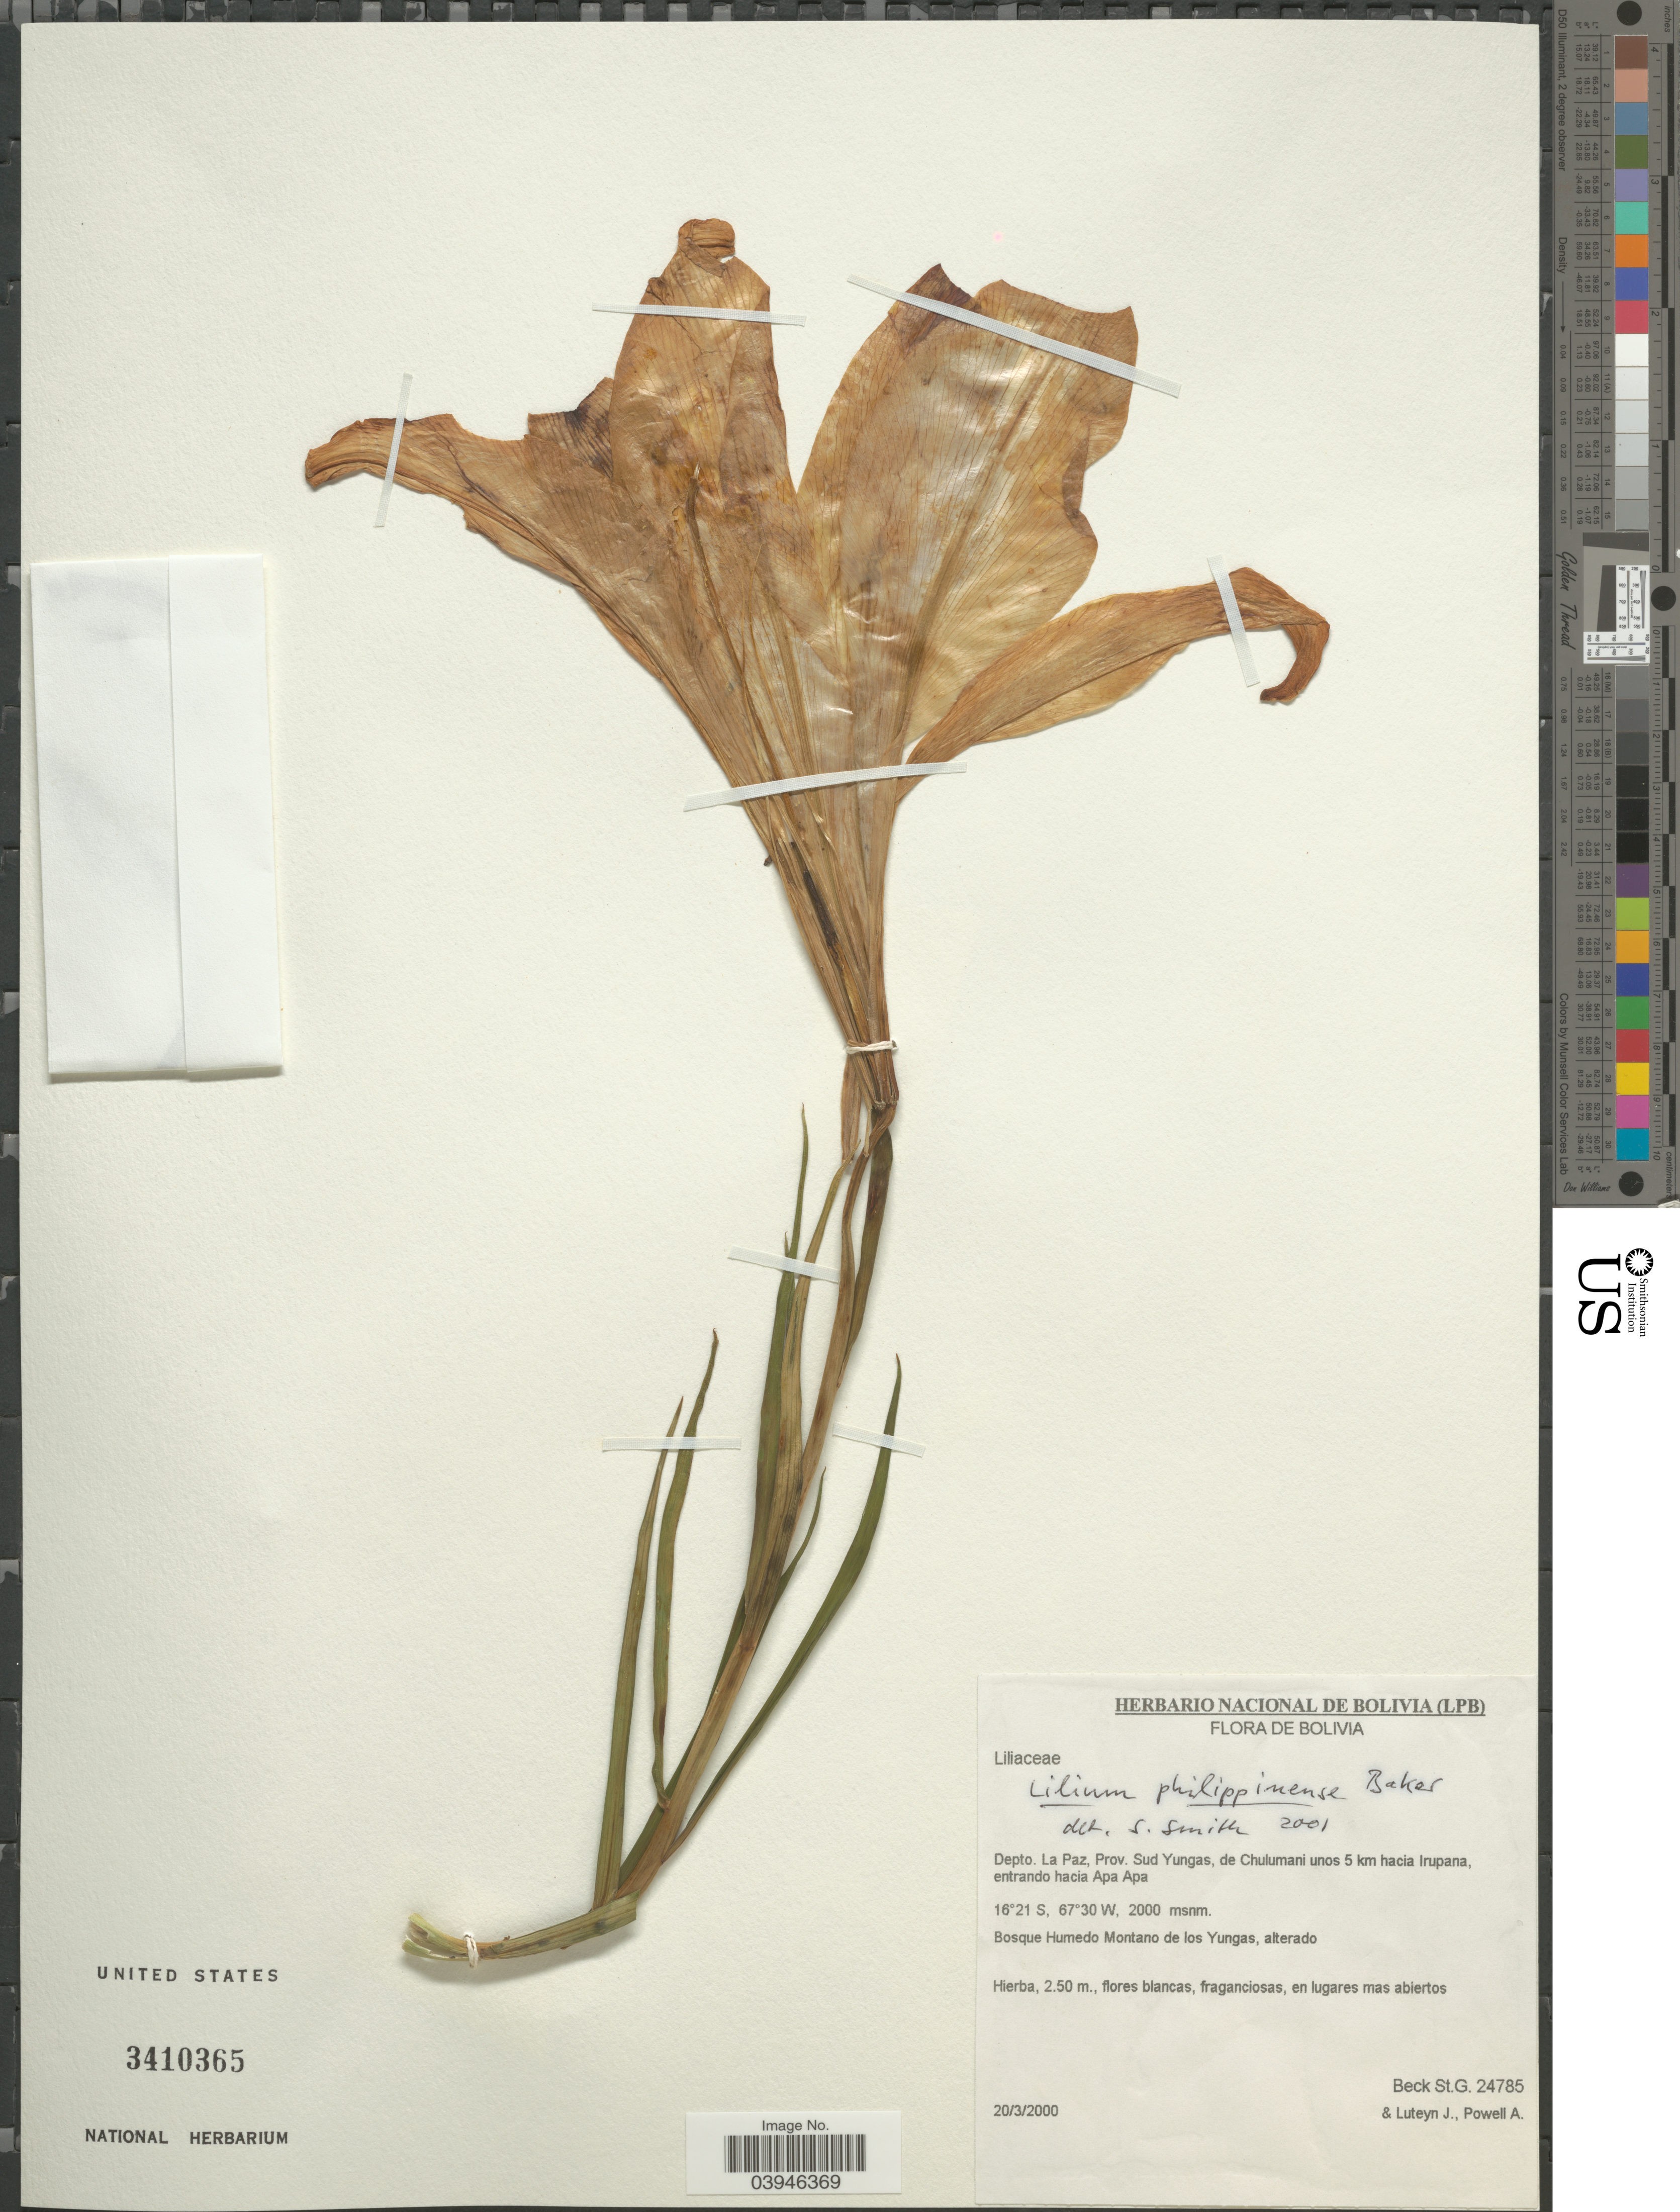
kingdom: Plantae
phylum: Tracheophyta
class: Liliopsida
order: Liliales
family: Liliaceae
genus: Lilium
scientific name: Lilium philippinense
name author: Baker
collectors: S. G. Beck, J. L. Luteyn & A. Powell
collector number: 24785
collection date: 2000-03-20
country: Bolivia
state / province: La Paz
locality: Depto. La Paz, Prov. Sud Yungas, de Chulumani unos 5 km hacia Irupana, entrando hacia Apa Apa. Bosque Humedo Montano de los Yungas, alterado.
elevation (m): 2000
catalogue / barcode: US 3410365